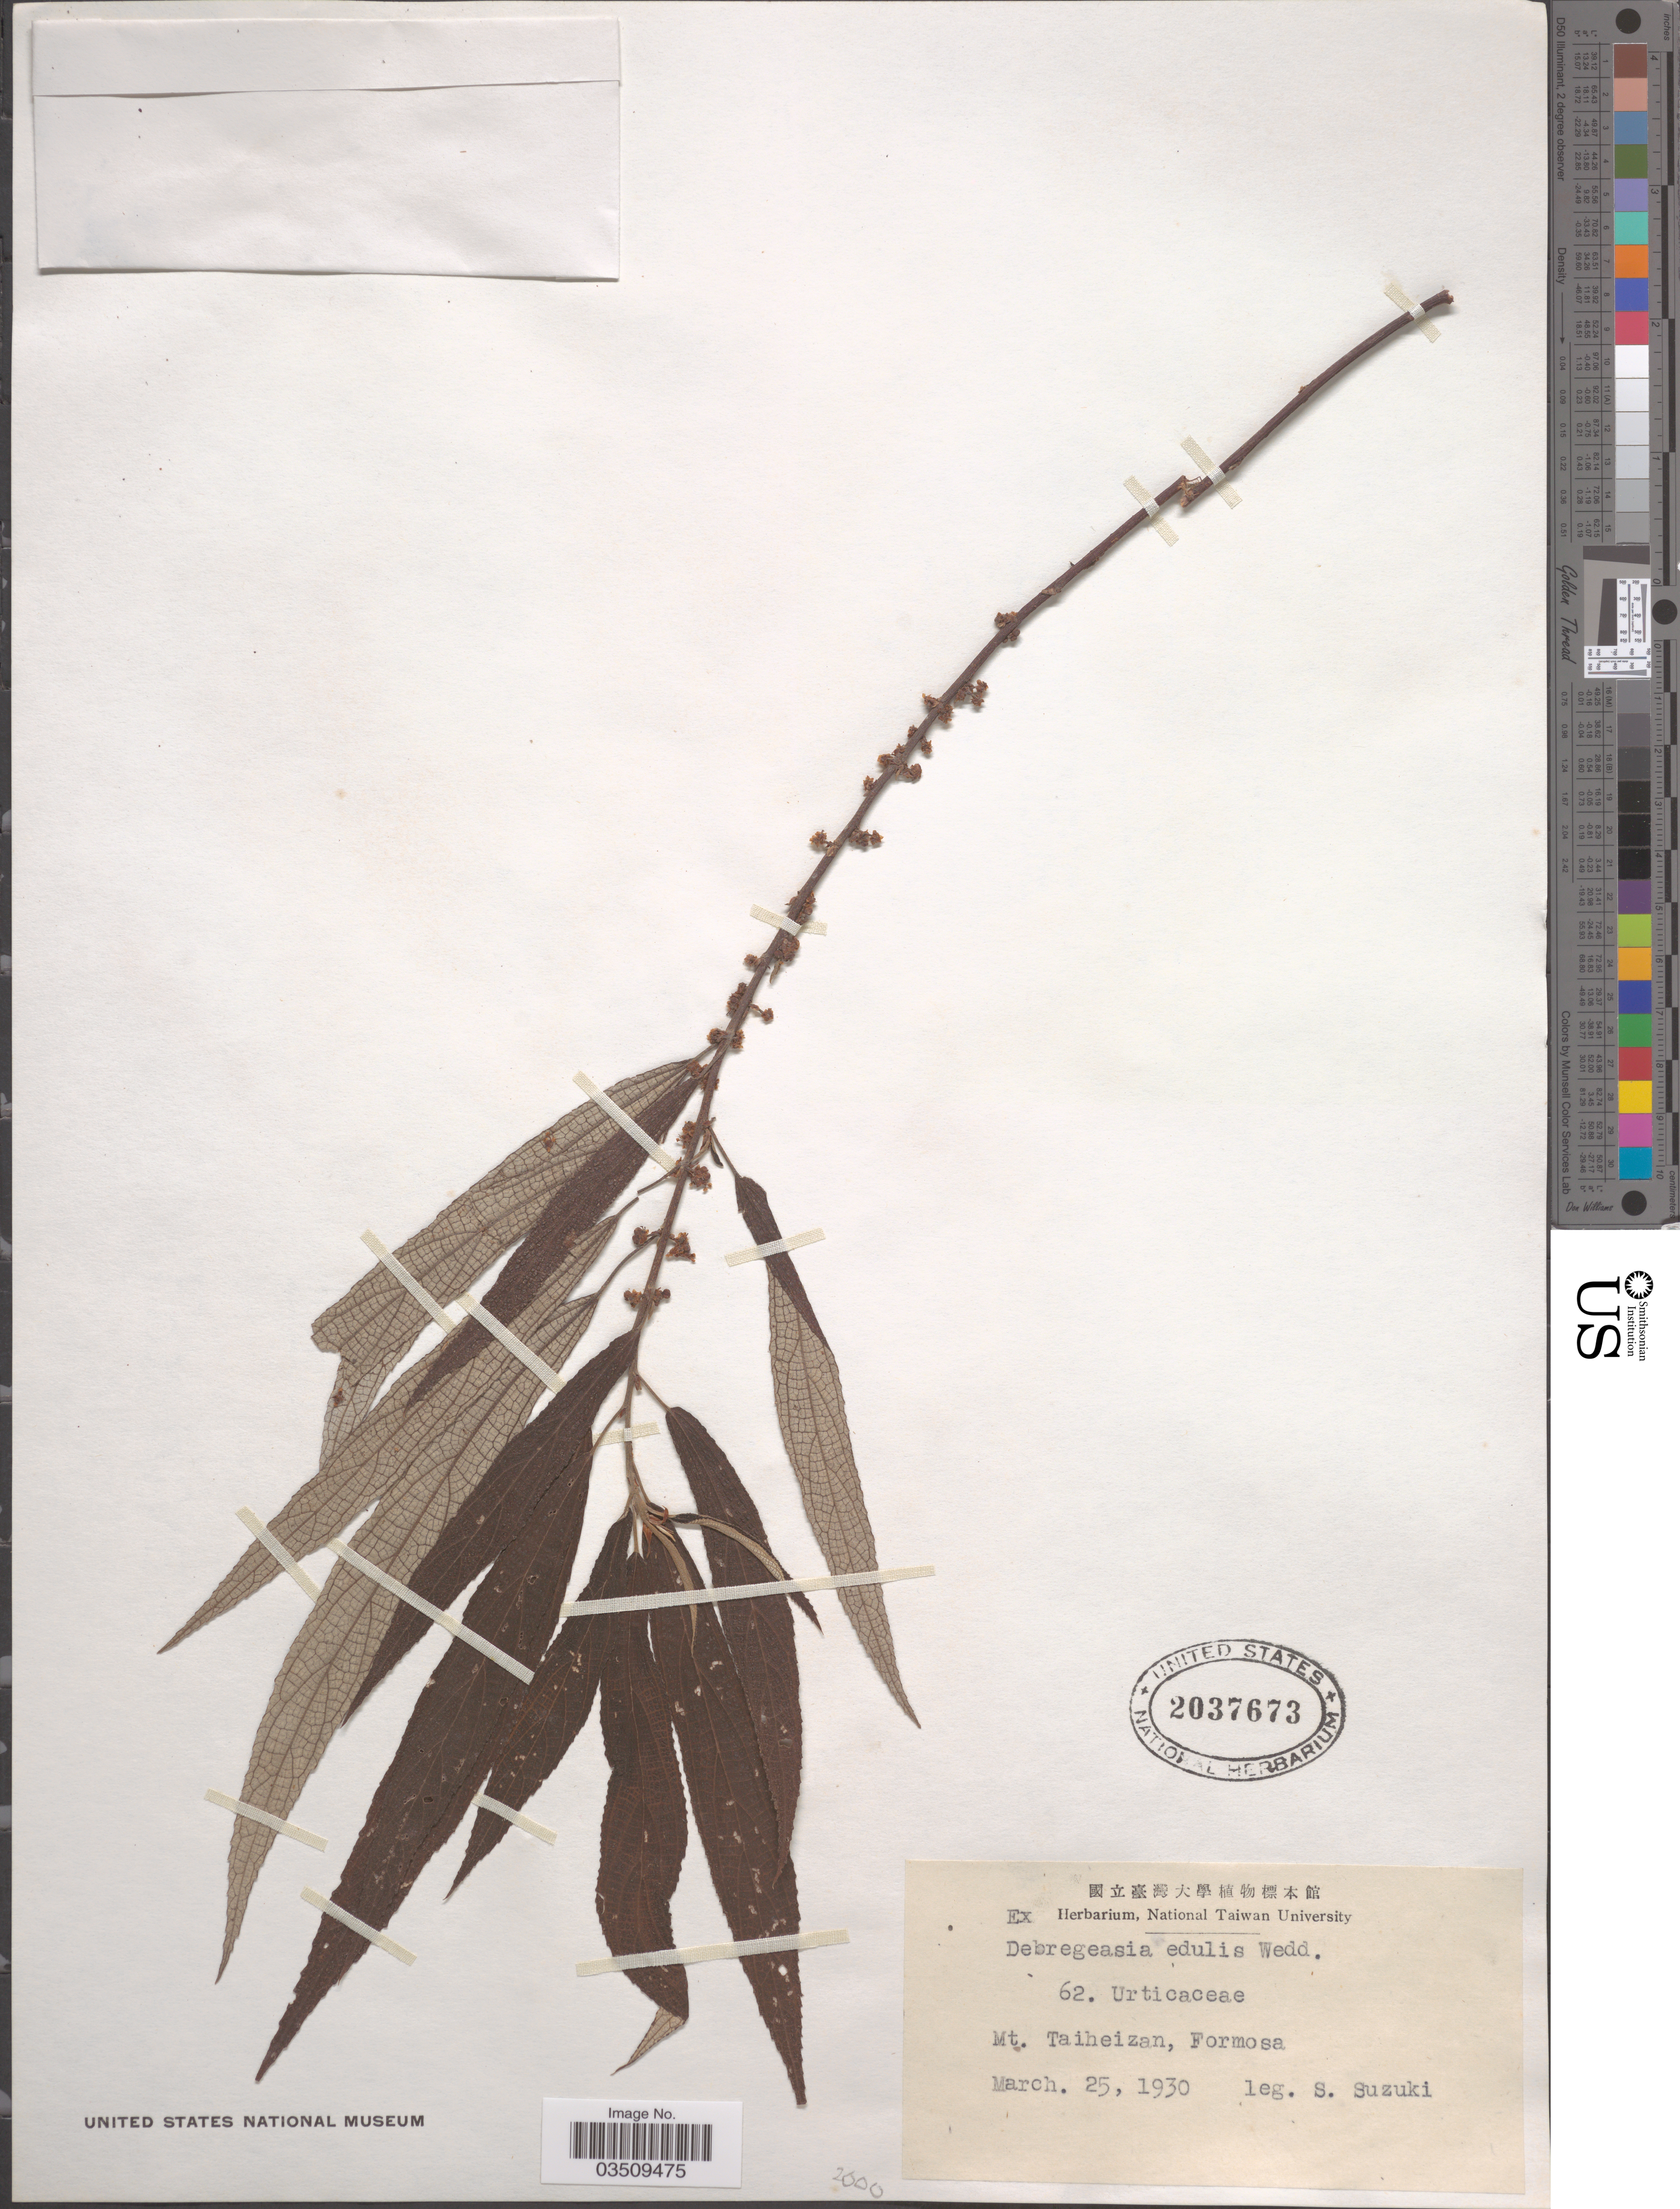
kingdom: Plantae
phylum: Tracheophyta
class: Magnoliopsida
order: Rosales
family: Urticaceae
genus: Debregeasia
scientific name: Debregeasia edulis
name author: (Siebold & Zucc.) Wedd.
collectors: S. Suzuki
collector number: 62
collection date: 1930-03-25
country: Taiwan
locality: Mt. Taiheizan, Formosa.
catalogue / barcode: US 2037673